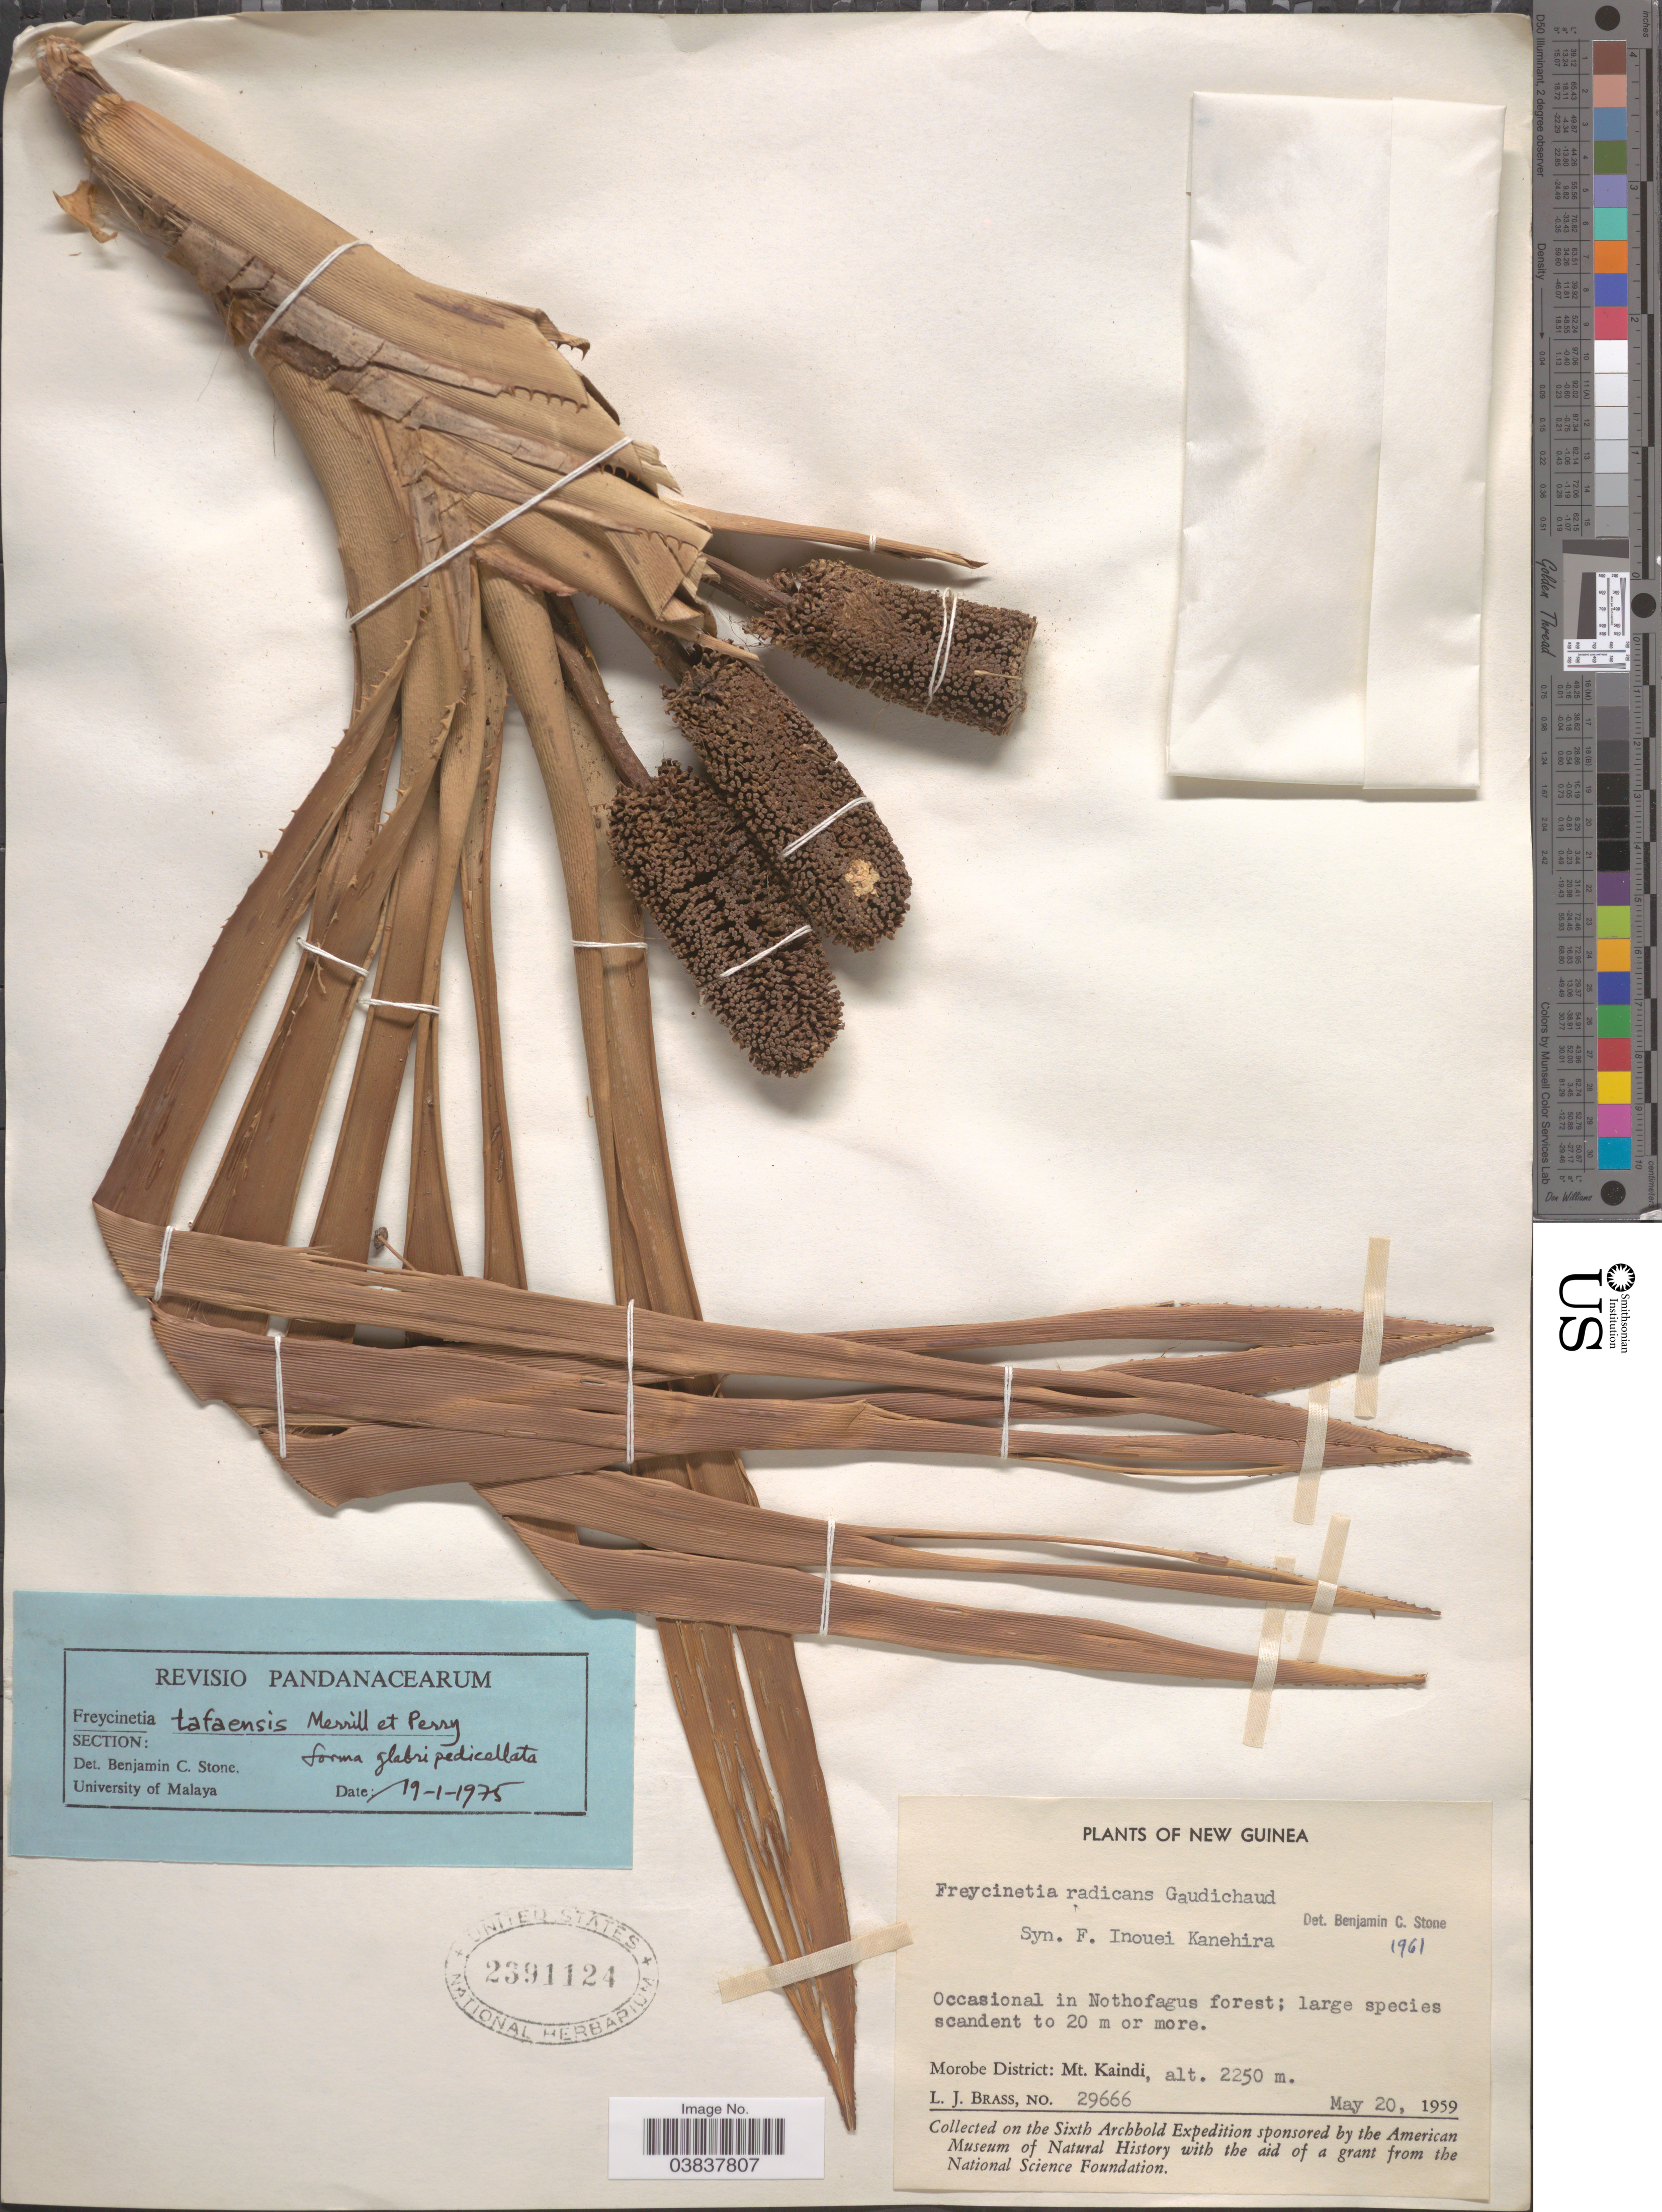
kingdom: Plantae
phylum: Tracheophyta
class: Liliopsida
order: Pandanales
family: Pandanaceae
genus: Freycinetia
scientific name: Freycinetia tafaensis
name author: Merr. & L.M. Perry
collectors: L. J. Brass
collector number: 29666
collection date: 1959-05-20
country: Papua New Guinea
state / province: Morobe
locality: New Guinea. Morobe District: Mt. Kaindi.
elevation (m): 2250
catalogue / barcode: US 2391124